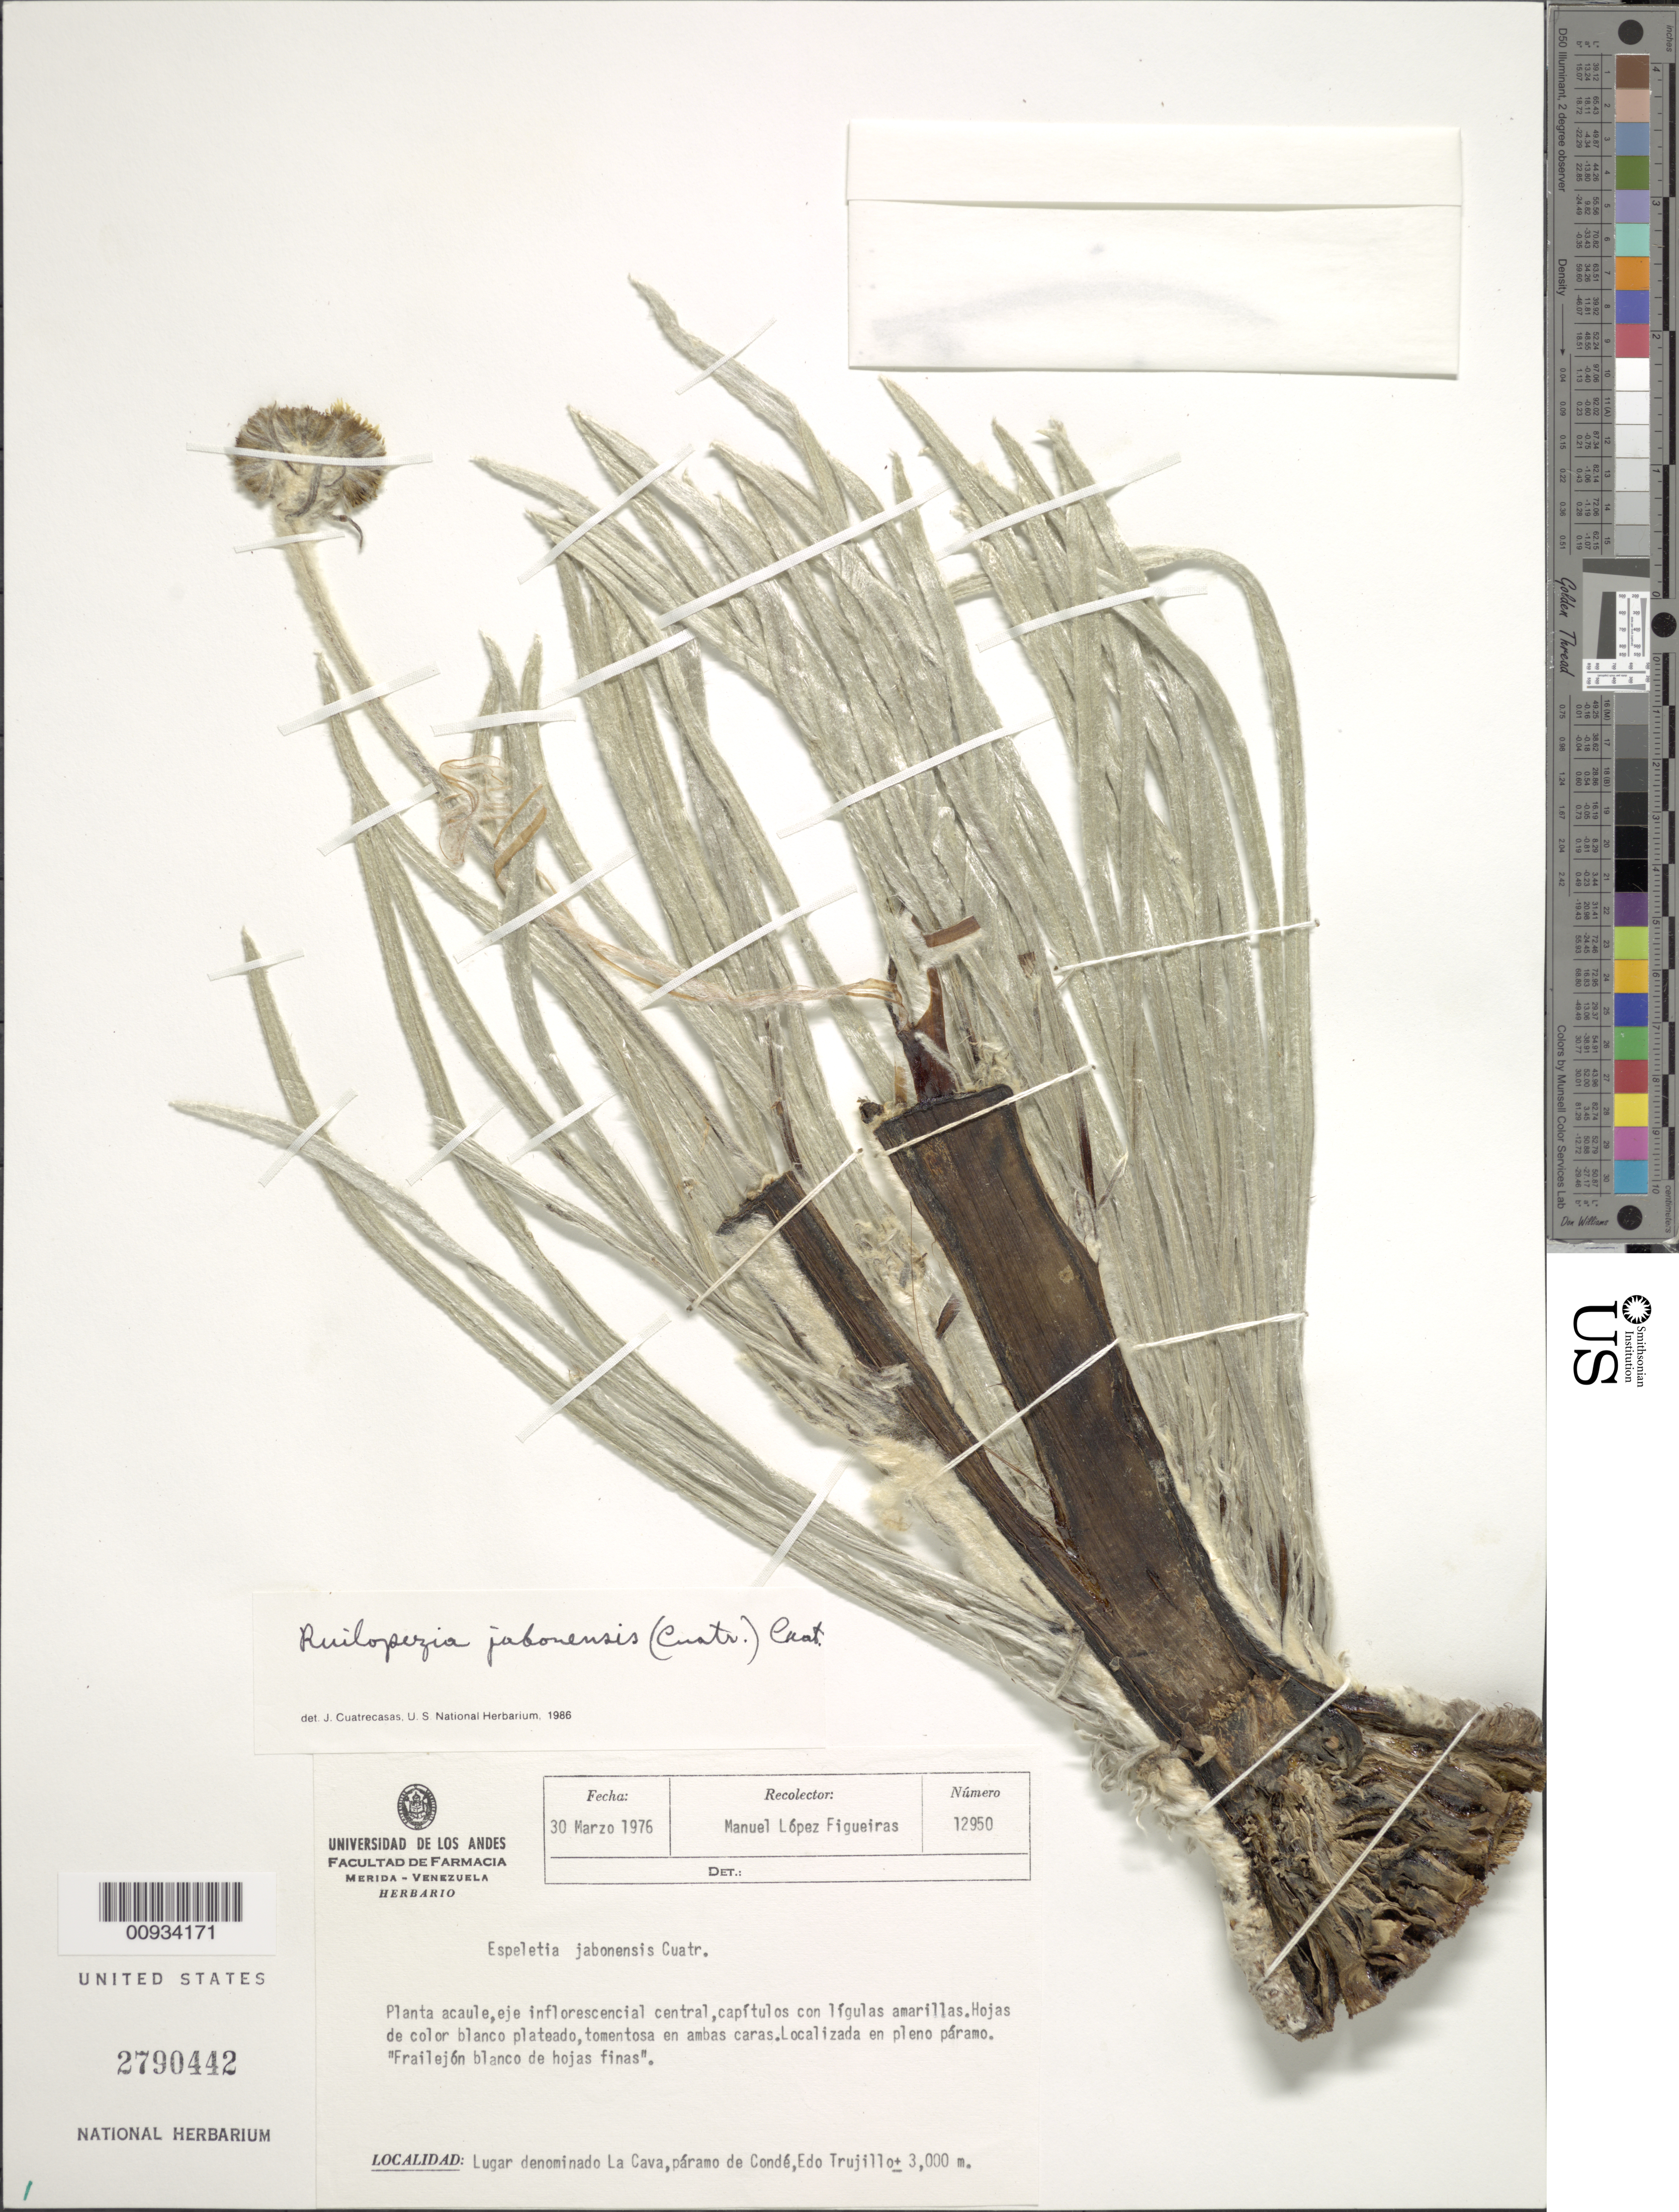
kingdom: Plantae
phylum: Tracheophyta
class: Magnoliopsida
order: Asterales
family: Asteraceae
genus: Ruilopezia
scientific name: Ruilopezia jabonensis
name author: (Cuatrec.) Cuatrec.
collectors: M. López Figueiras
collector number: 12950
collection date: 1976-03-30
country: Venezuela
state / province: Trujillo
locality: Lugar denominado La Cava, paramo de Conde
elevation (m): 3000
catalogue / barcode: US 2790442